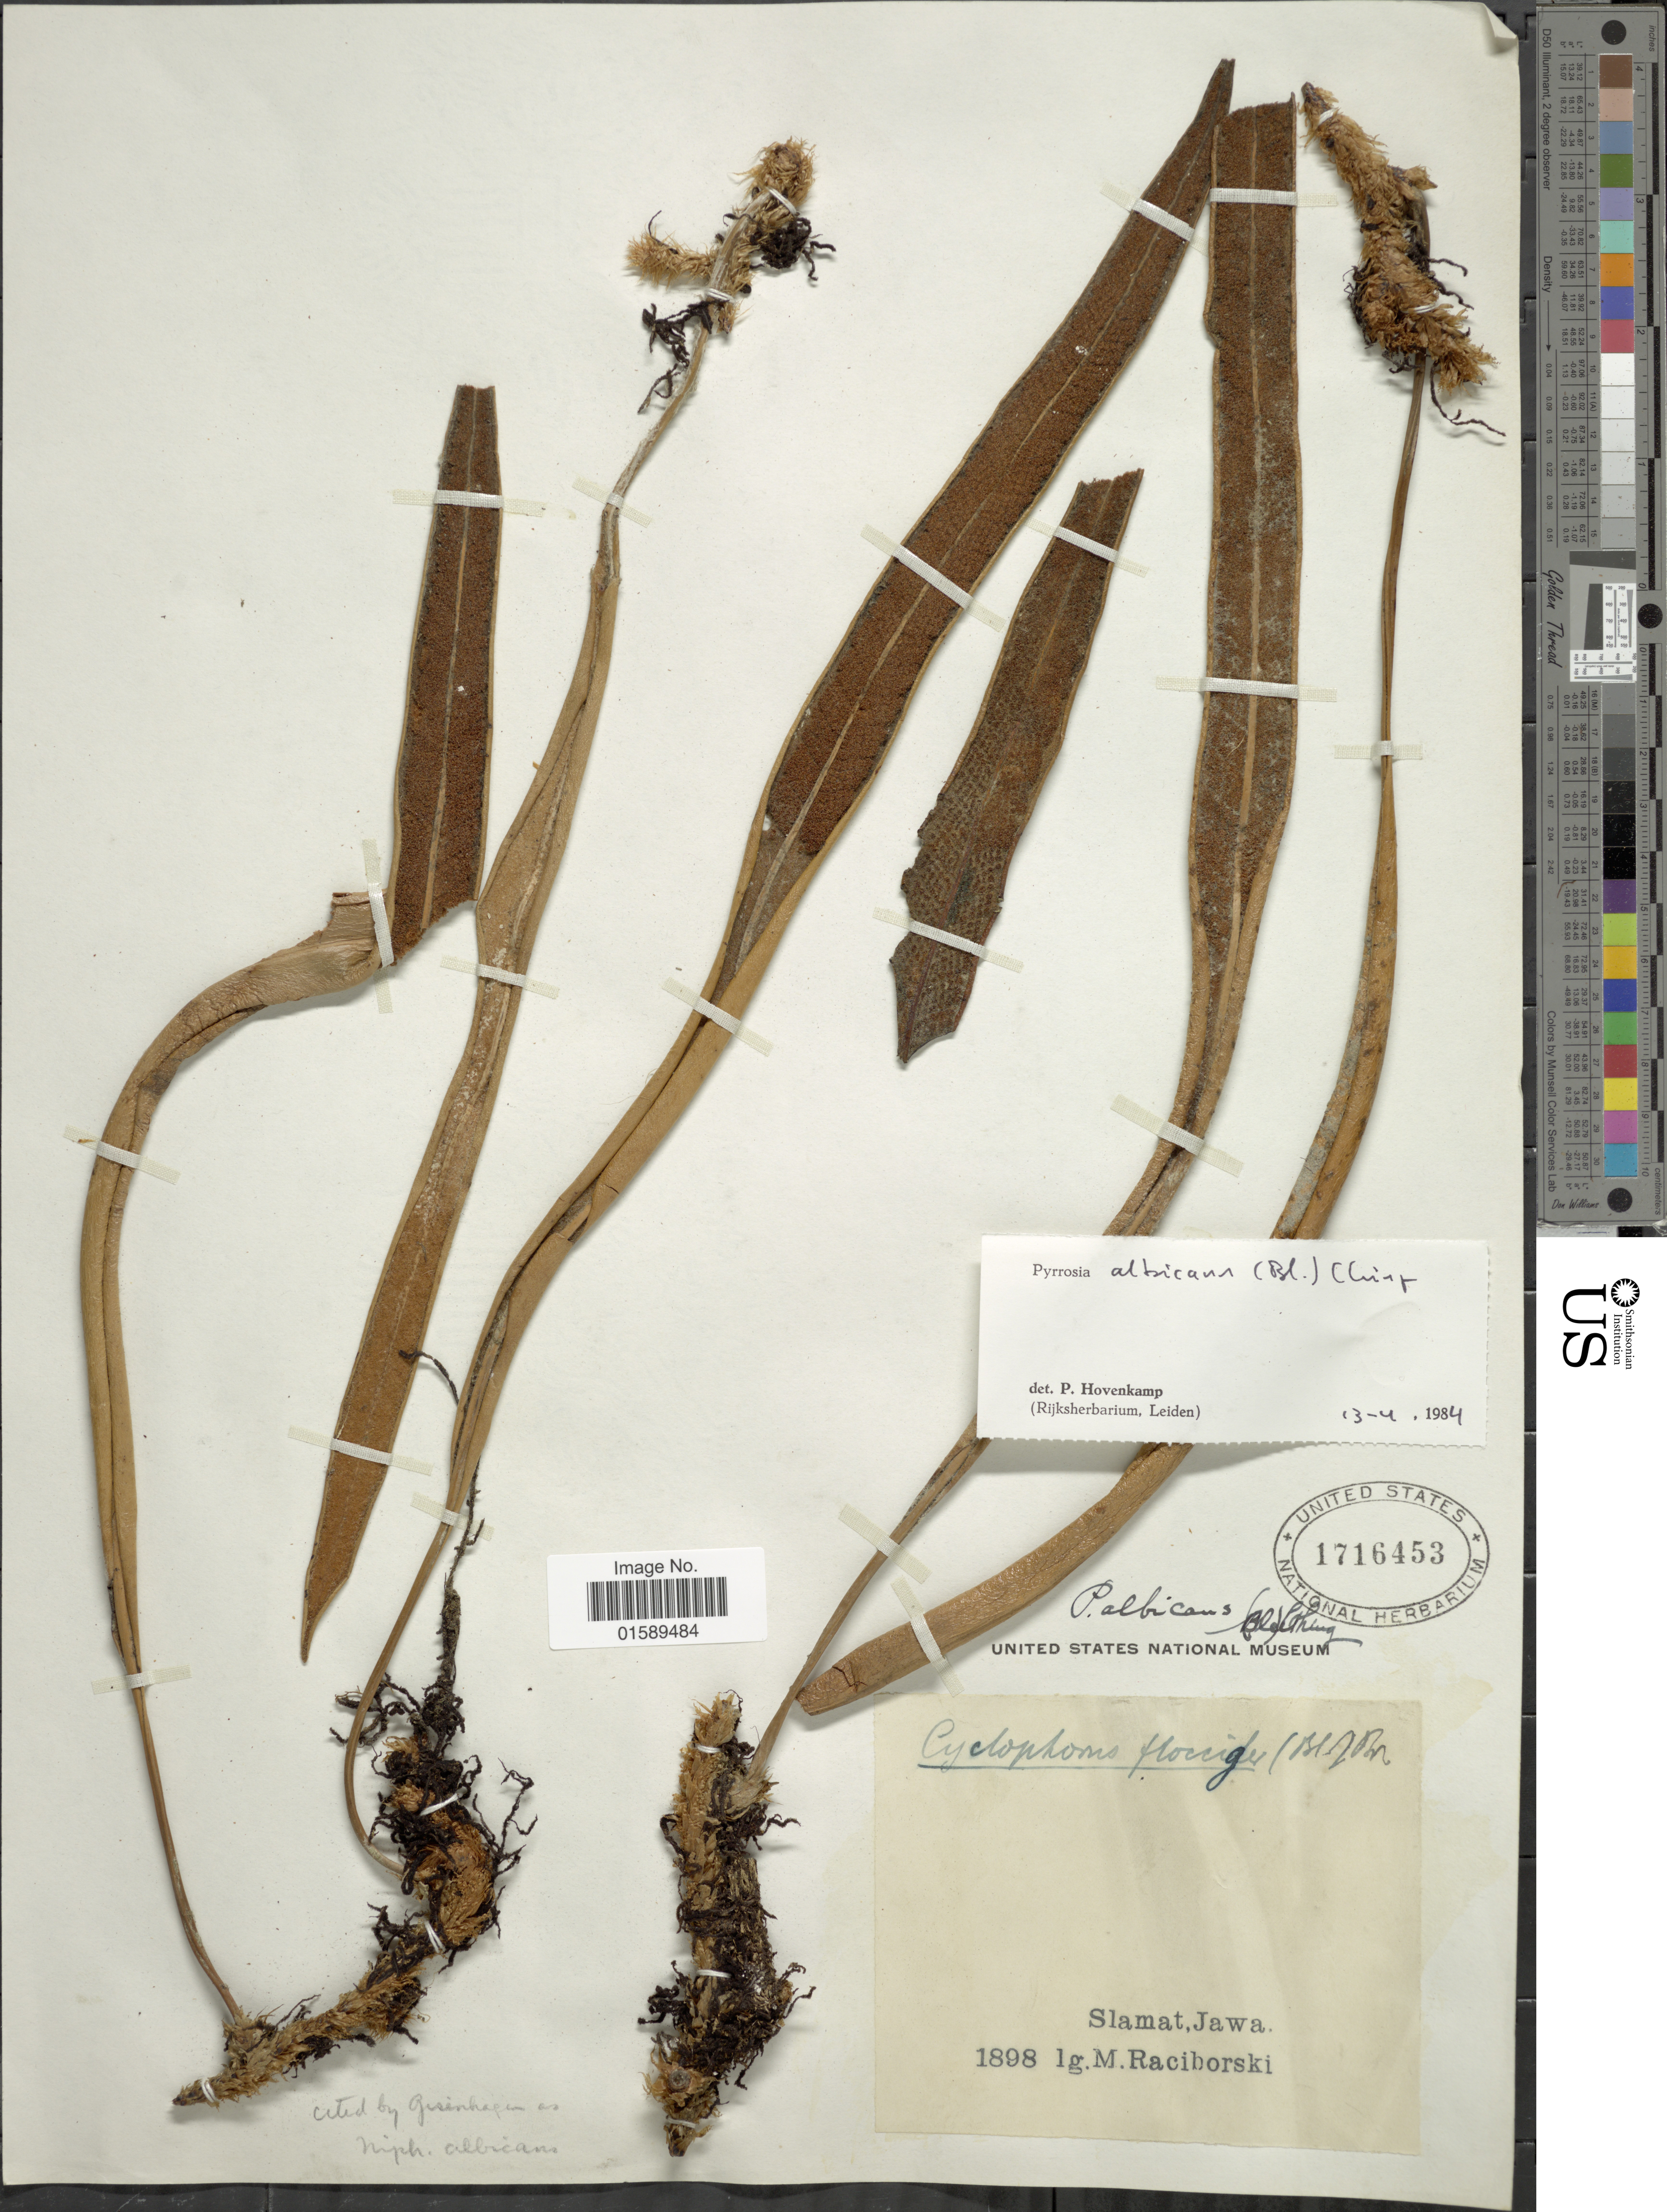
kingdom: Plantae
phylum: Tracheophyta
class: Polypodiopsida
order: Polypodiales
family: Polypodiaceae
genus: Pyrrosia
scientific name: Pyrrosia albicans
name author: (Blume) Ching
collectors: M. Raciborski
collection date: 1898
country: Indonesia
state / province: Java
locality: Slamat, Java.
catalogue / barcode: US 1716453